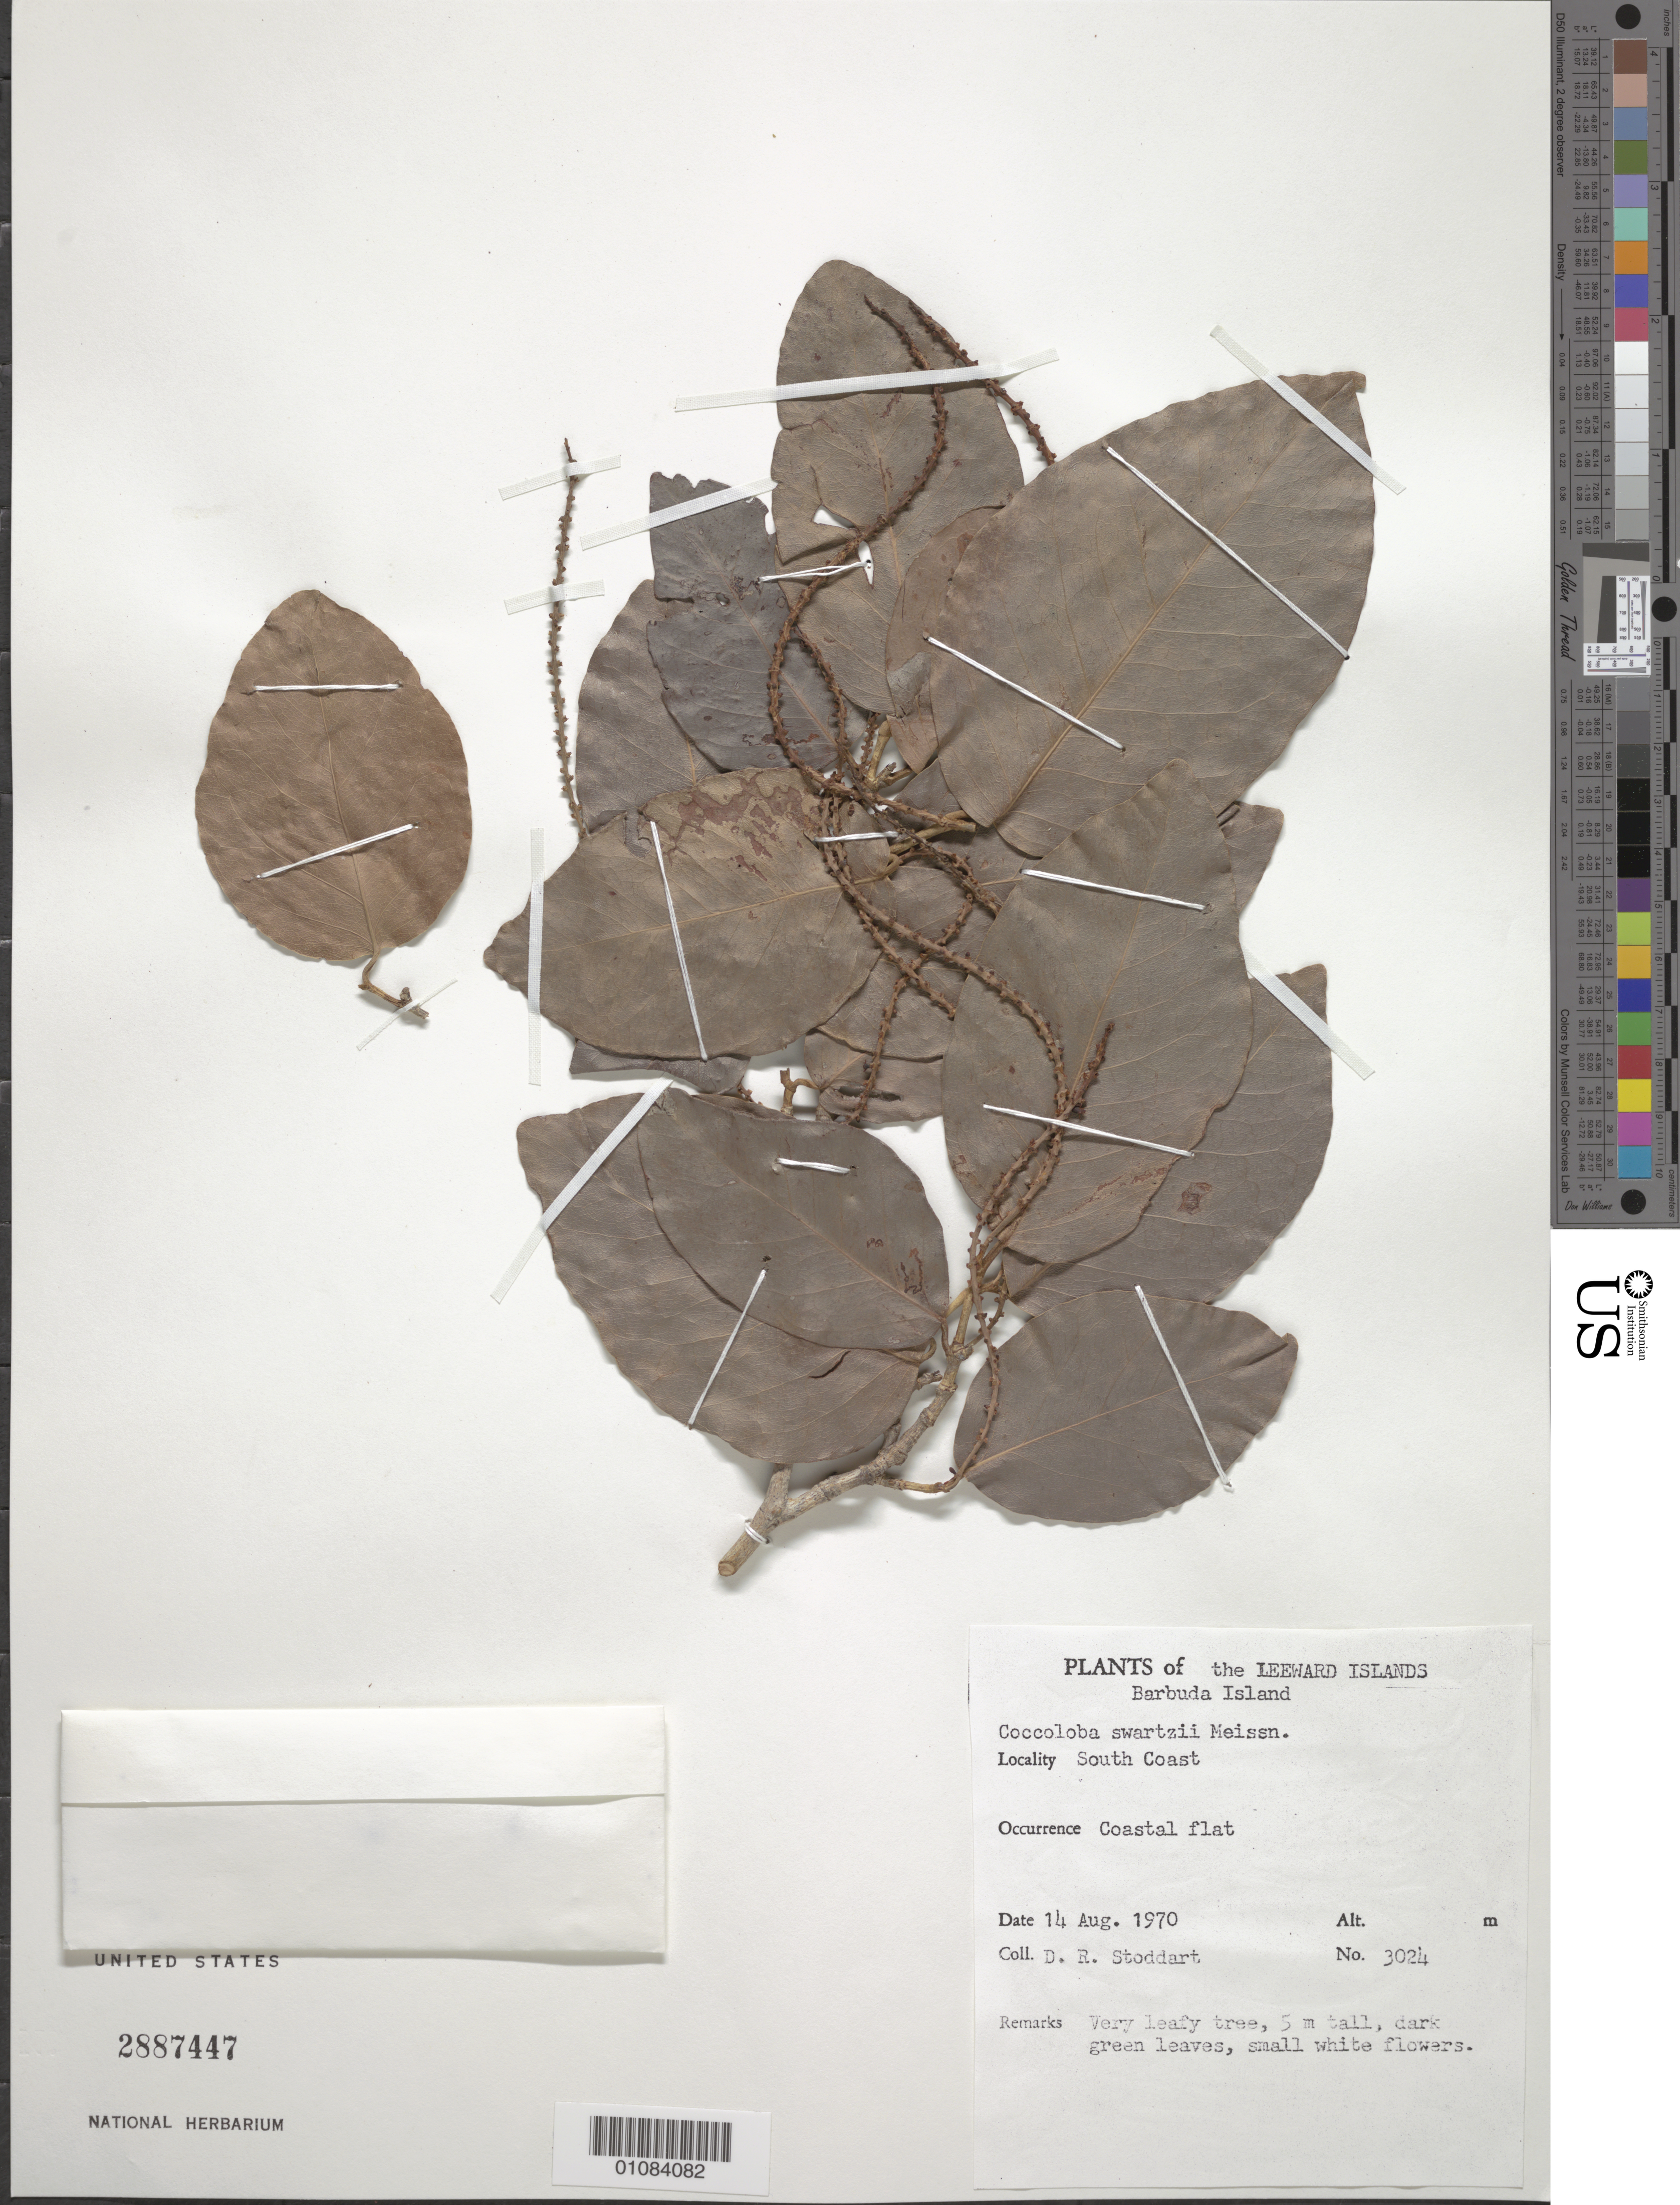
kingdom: Plantae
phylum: Tracheophyta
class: Magnoliopsida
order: Caryophyllales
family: Polygonaceae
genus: Coccoloba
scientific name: Coccoloba swartzii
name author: Meisn.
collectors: D. R. Stoddart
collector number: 3024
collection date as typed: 14 Aug 1970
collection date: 1970-08-14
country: Antigua and Barbuda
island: Barbuda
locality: South Coast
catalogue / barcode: US 2887447